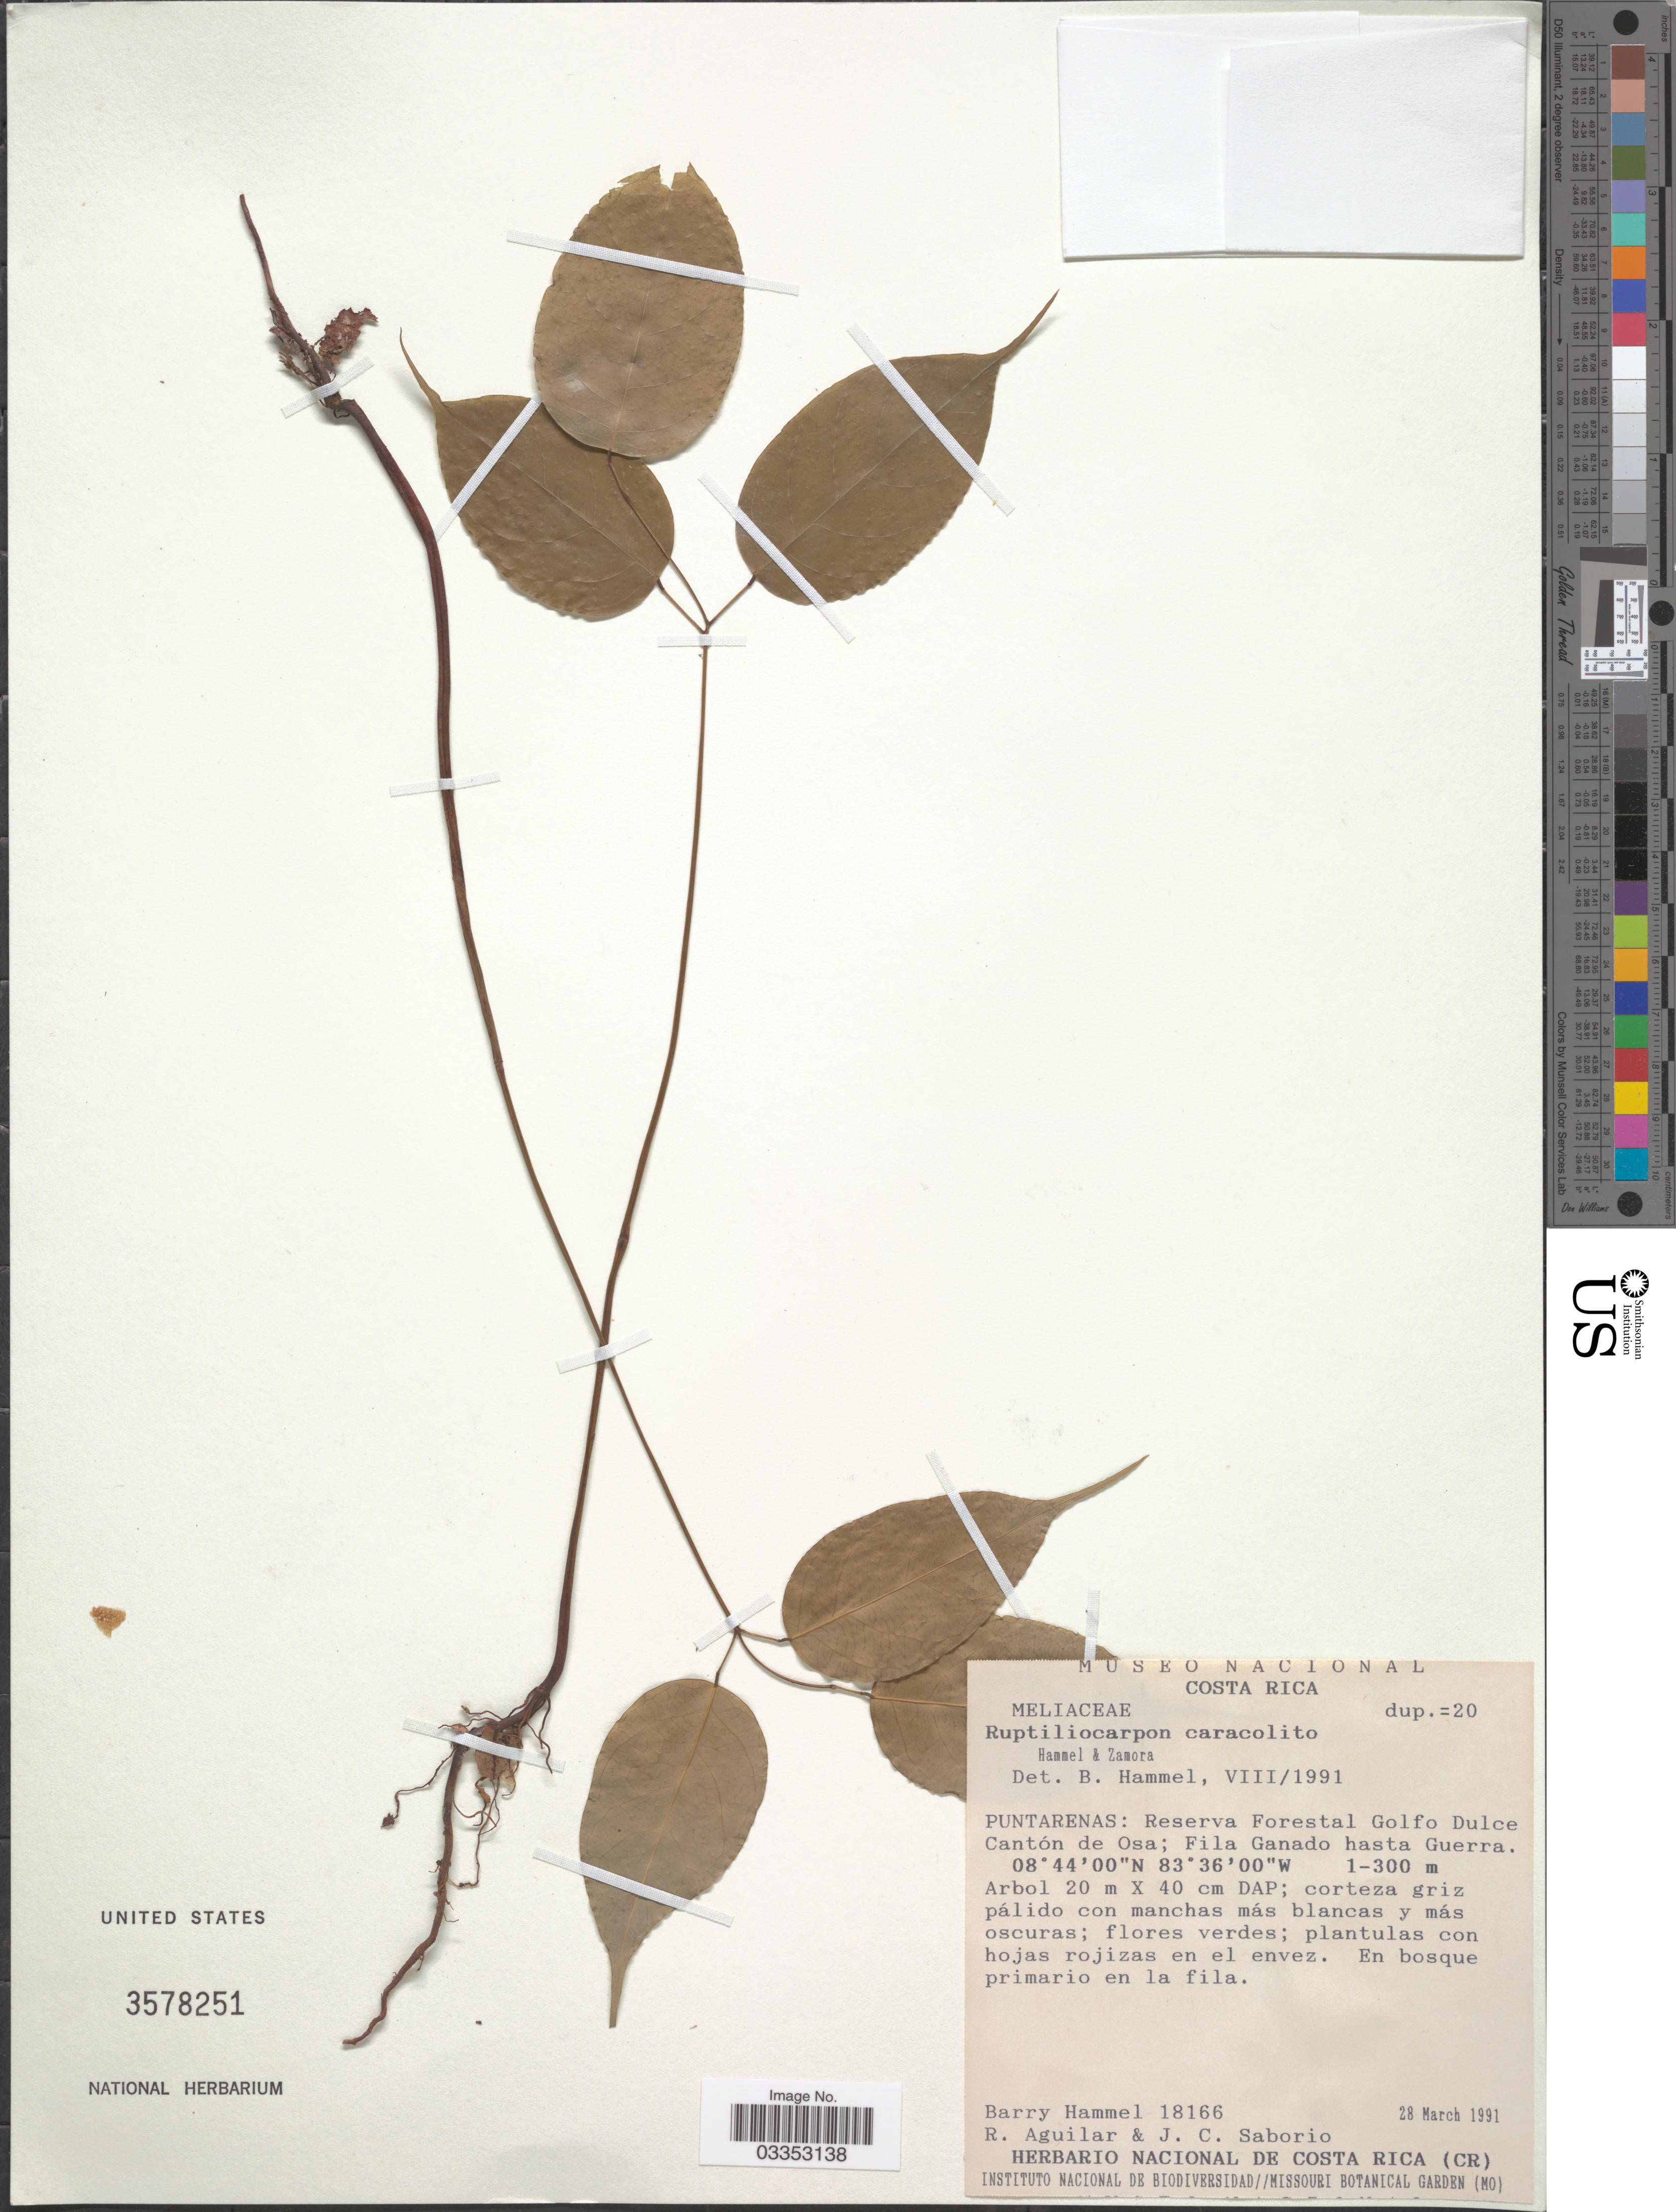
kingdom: Plantae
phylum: Tracheophyta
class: Magnoliopsida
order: Celastrales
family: Lepidobotryaceae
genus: Ruptiliocarpon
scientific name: Ruptiliocarpon caracolito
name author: Hammel & N. Zamora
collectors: B. Hammel, R. Aguilar & J. Saborio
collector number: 18166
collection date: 1991-03-28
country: Costa Rica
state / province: Puntarenas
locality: Reserva Forestal Golfo Dulce Cantón de Osa; Fila Ganado hasta Guerra.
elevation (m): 1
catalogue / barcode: US 3578251